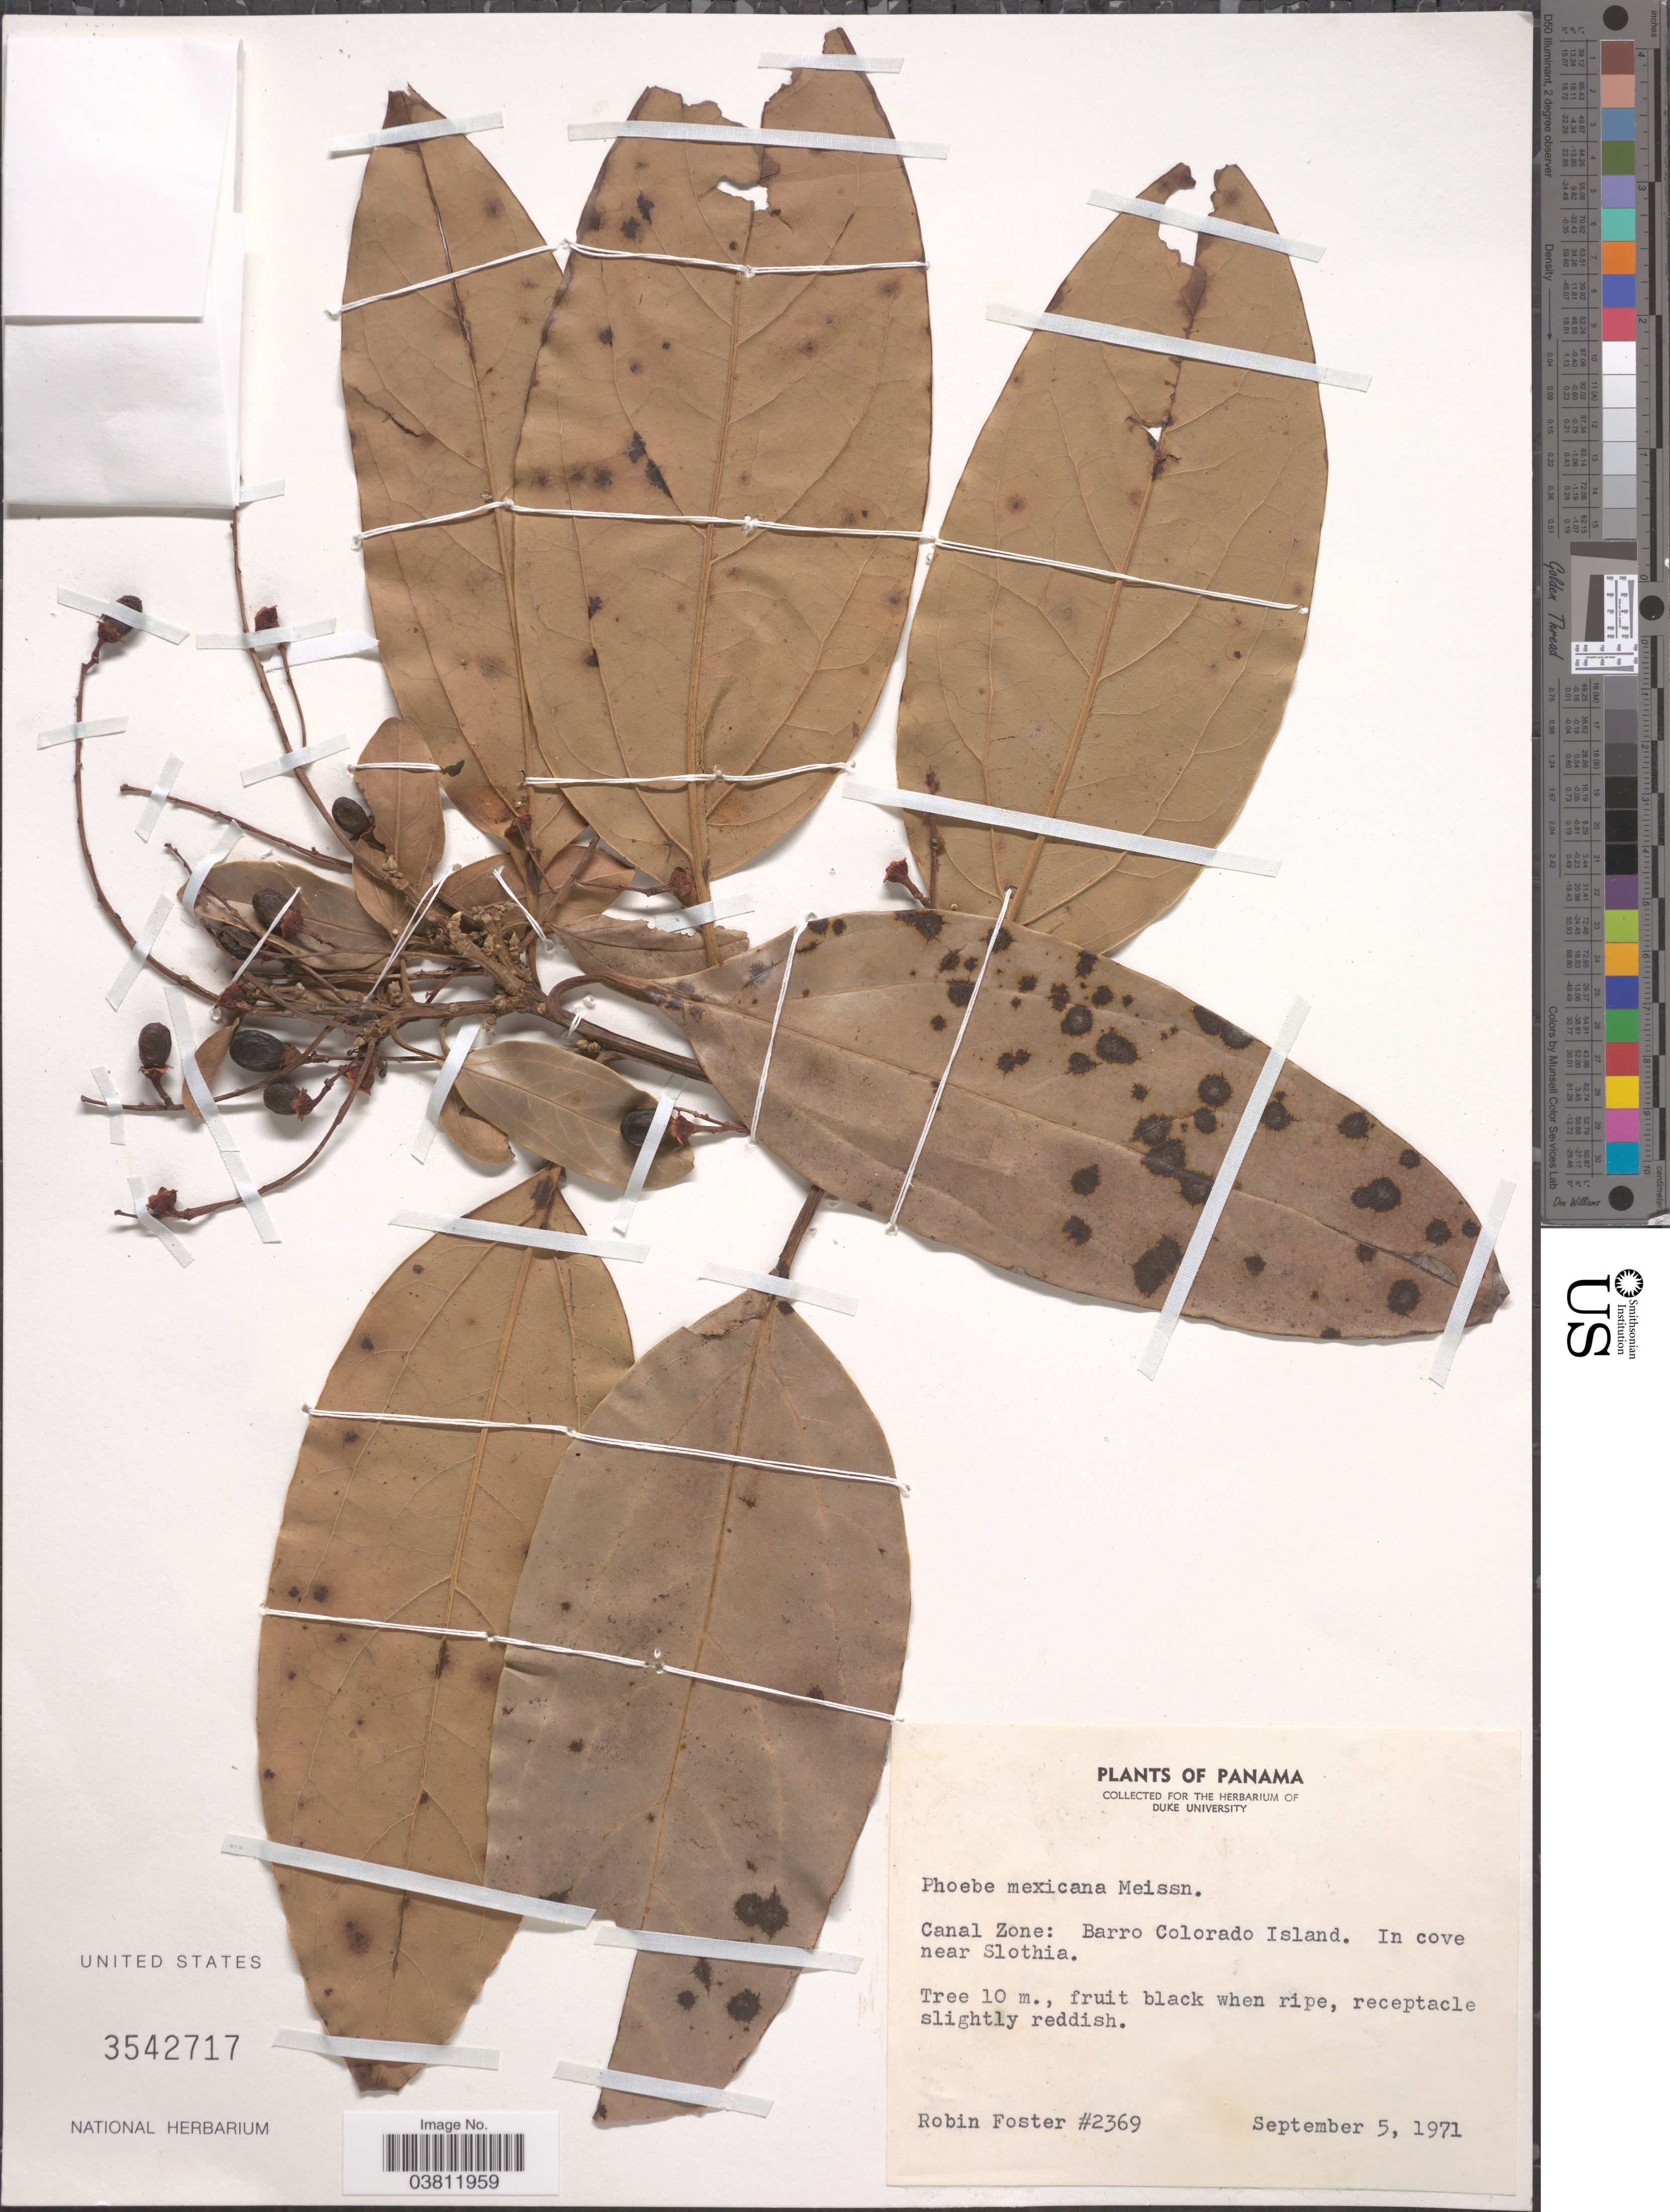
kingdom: Plantae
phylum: Tracheophyta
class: Magnoliopsida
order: Laurales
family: Lauraceae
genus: Phoebe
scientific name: Phoebe mexicana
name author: Meisn.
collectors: R. B. Foster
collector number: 2369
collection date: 1971-09-05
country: Panama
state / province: Panamá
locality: Canal Zone: Barro Colorado Island. In cove near Slothia.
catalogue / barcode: US 3542717